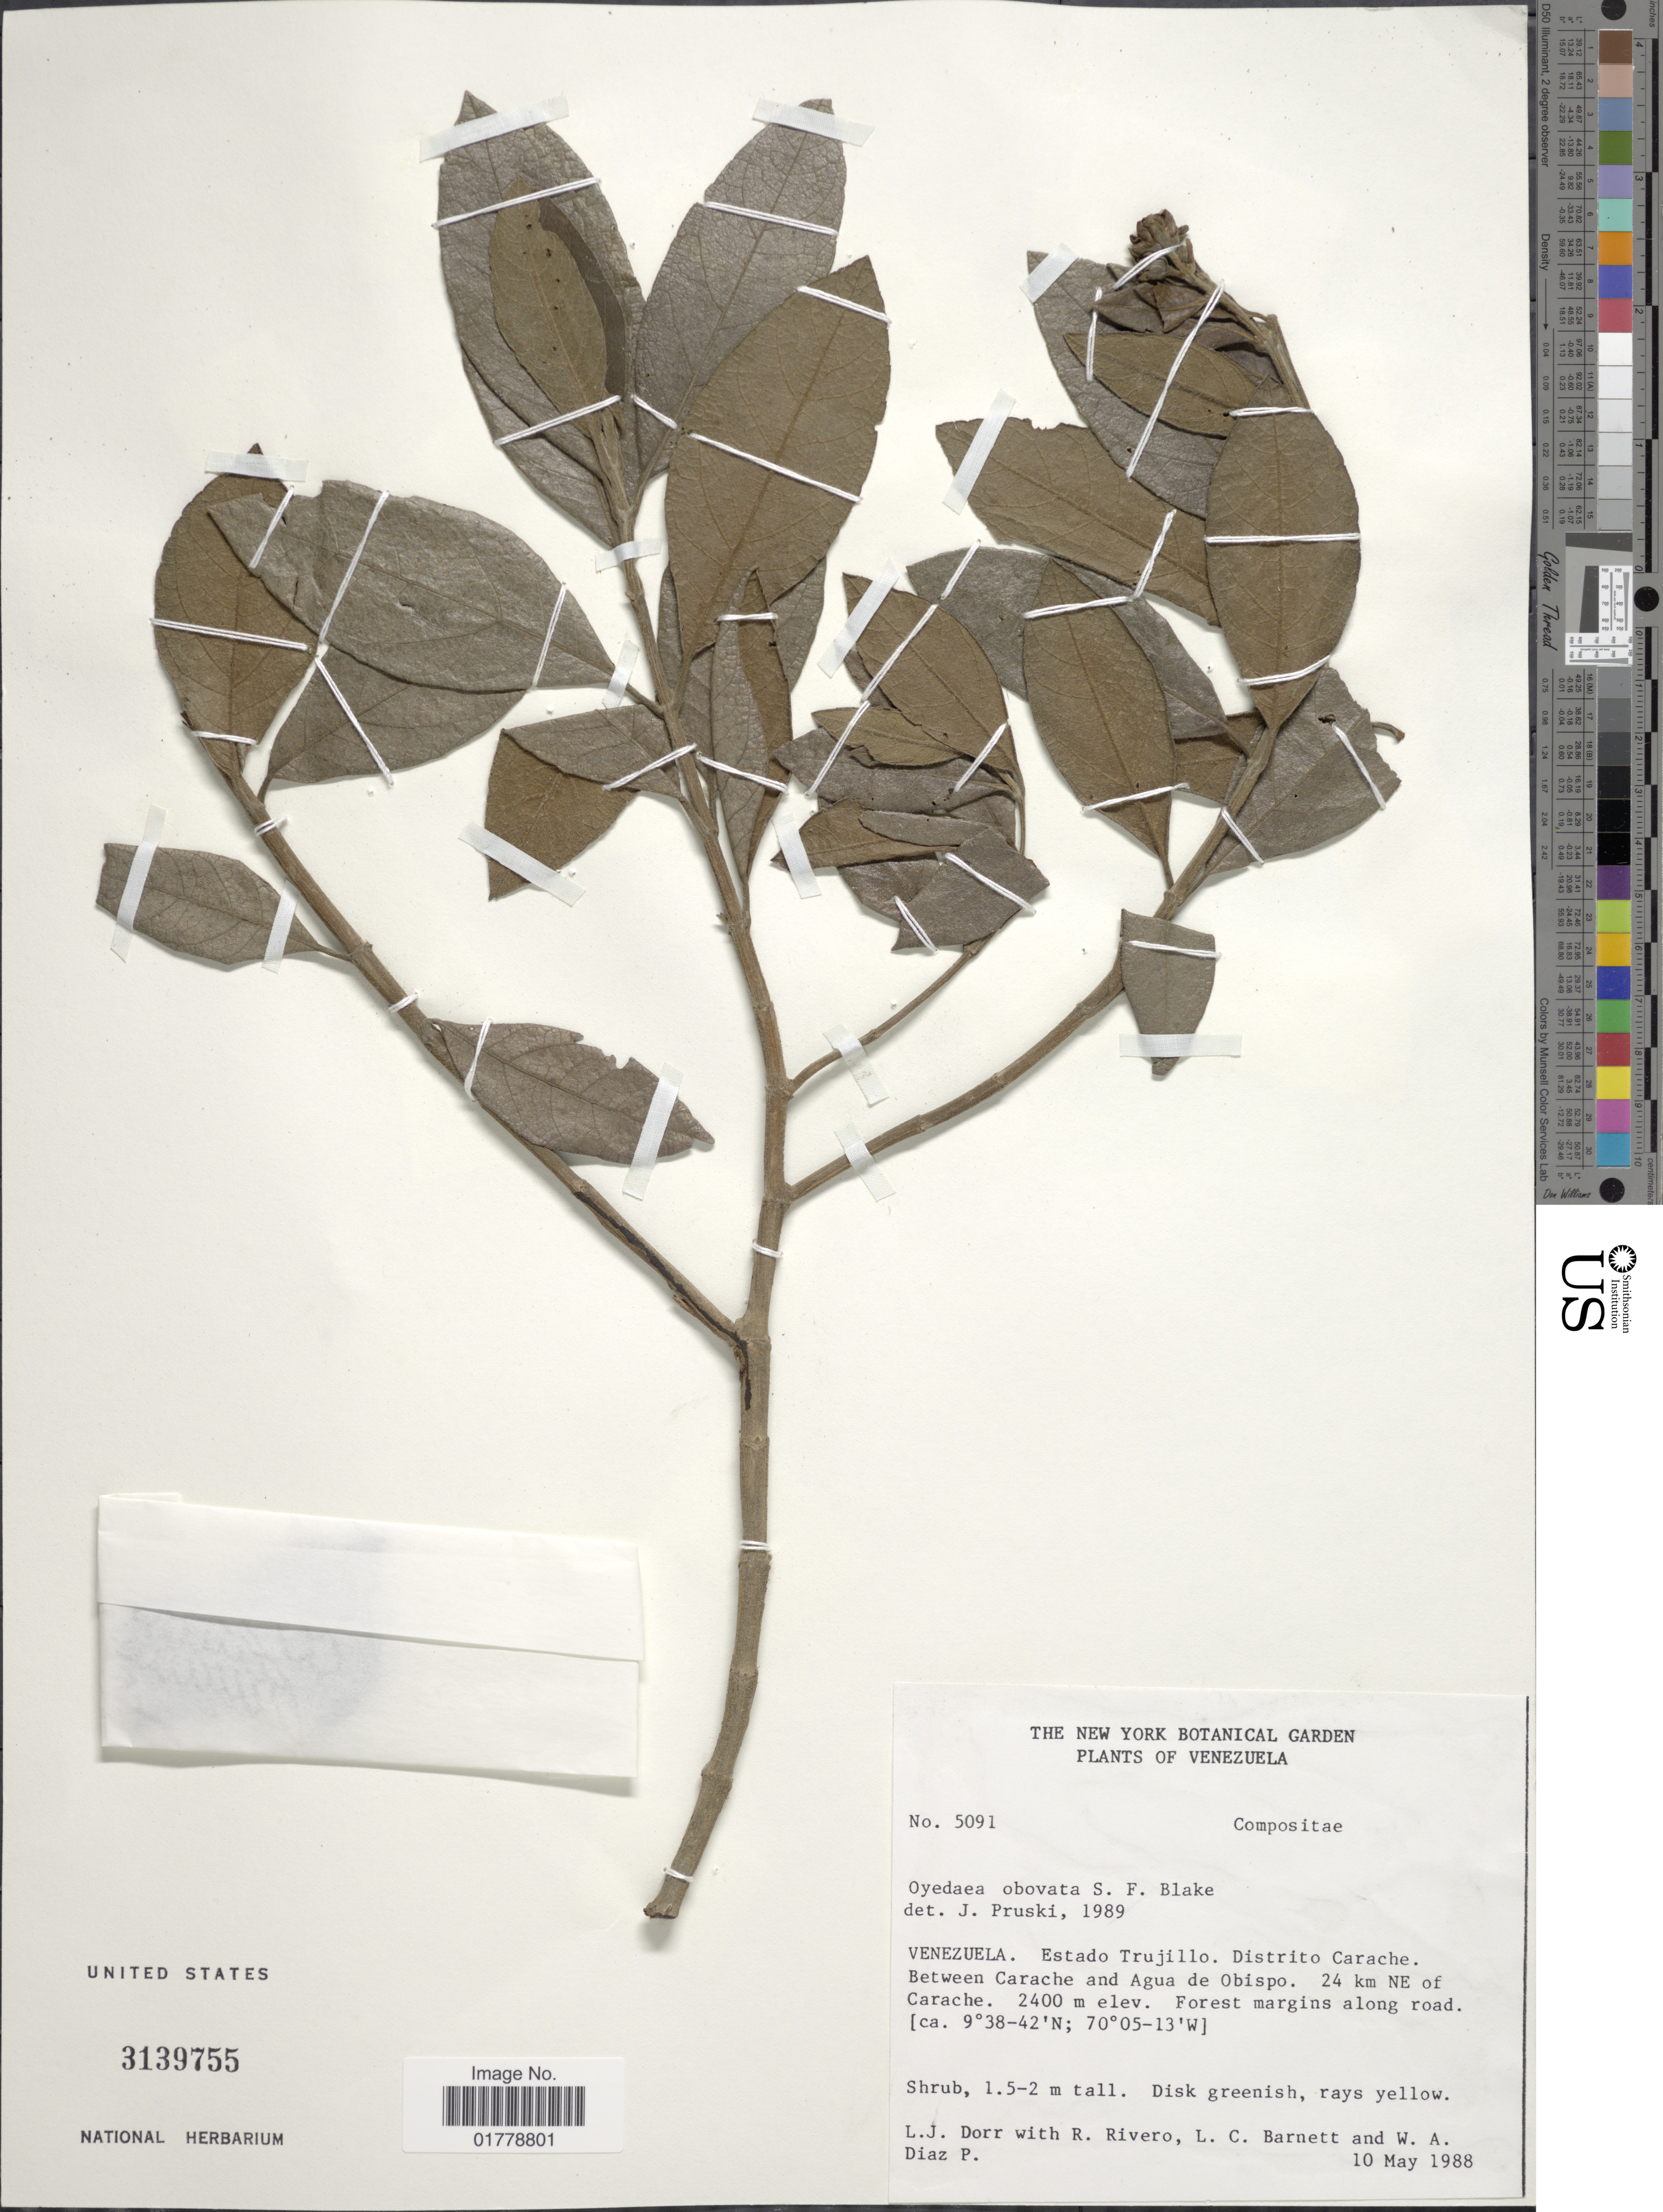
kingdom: Plantae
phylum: Tracheophyta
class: Magnoliopsida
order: Asterales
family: Asteraceae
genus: Oyedaea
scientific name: Oyedaea obovata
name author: S.F. Blake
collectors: L. J. Dorr, R. Rivero, L. C. Barnett & W. Díaz P.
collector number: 5091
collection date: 1988-05-10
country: Venezuela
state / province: Trujillo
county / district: Carache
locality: Between Carache and Agua de Obispo. 24 km NE of Carache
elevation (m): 2400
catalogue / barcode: US 3139755